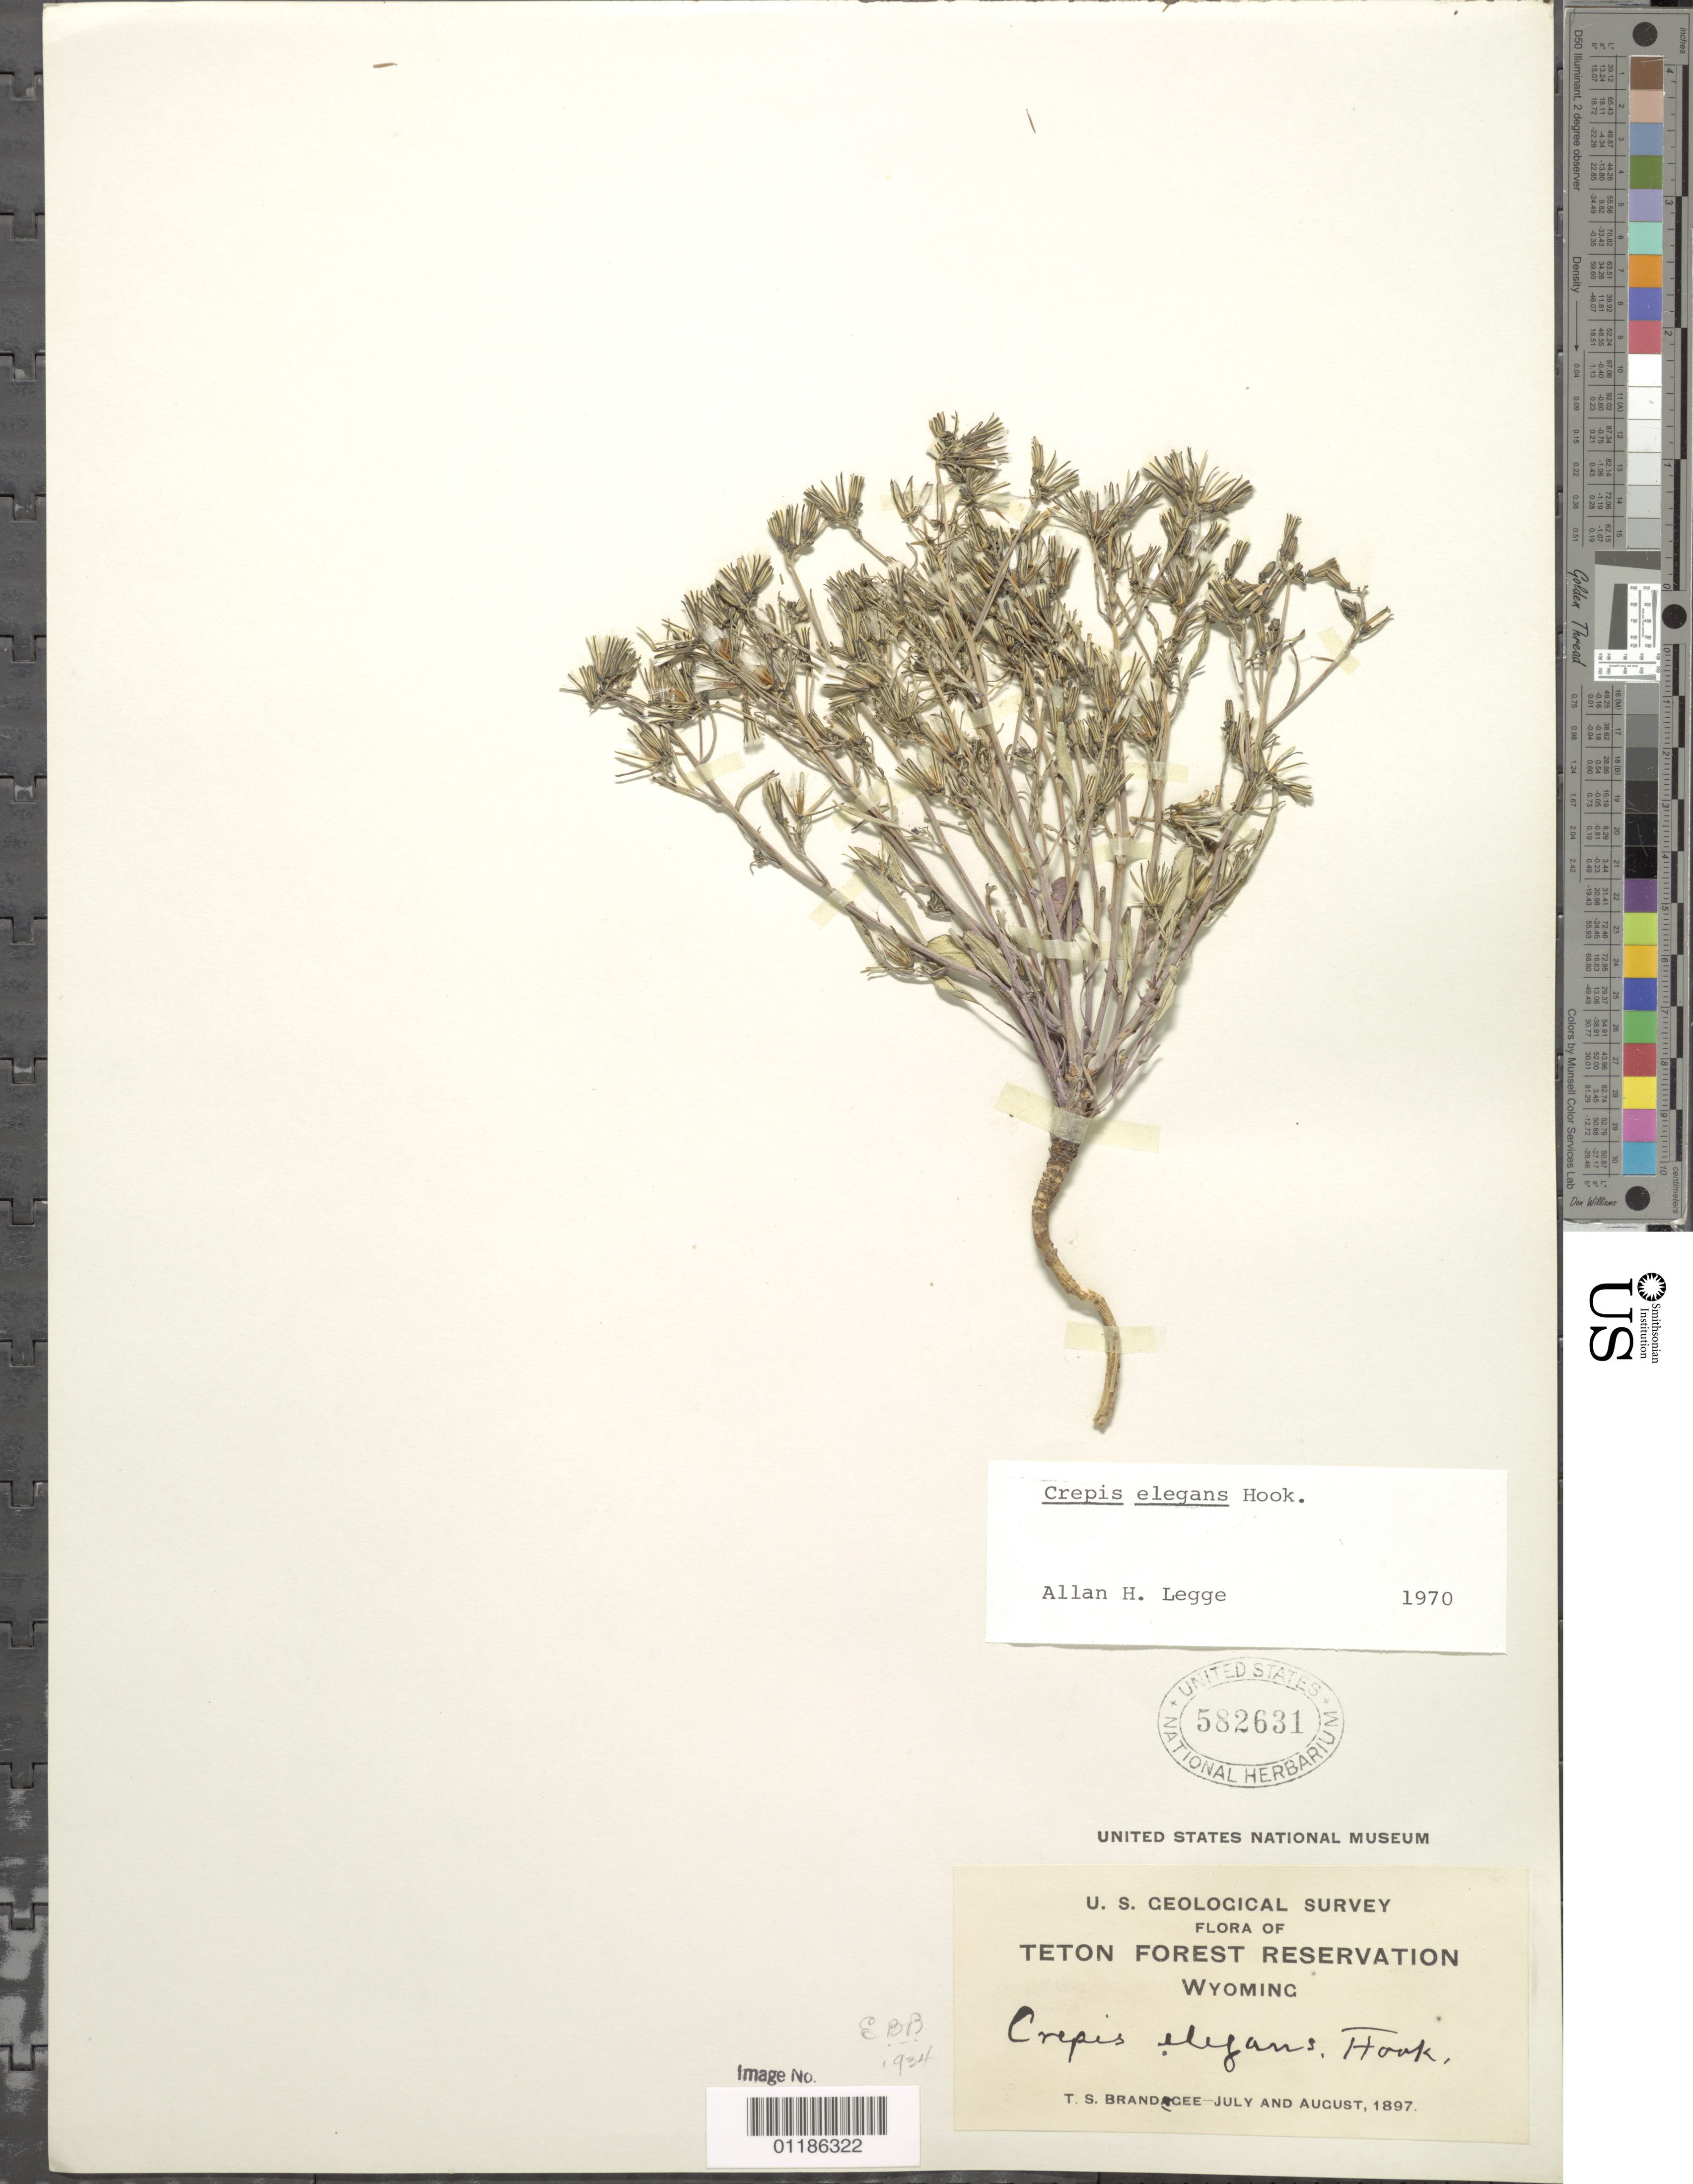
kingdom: Plantae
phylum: Tracheophyta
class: Magnoliopsida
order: Asterales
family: Asteraceae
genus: Askellia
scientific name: Askellia elegans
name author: (Hook.) W.A. Weber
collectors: T. S. Brandegee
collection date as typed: Jul 1897 to -- Aug 1897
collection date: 1897-07/1897-08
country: United States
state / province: Wyoming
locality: Teton Forest Reservation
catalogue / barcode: US 582631